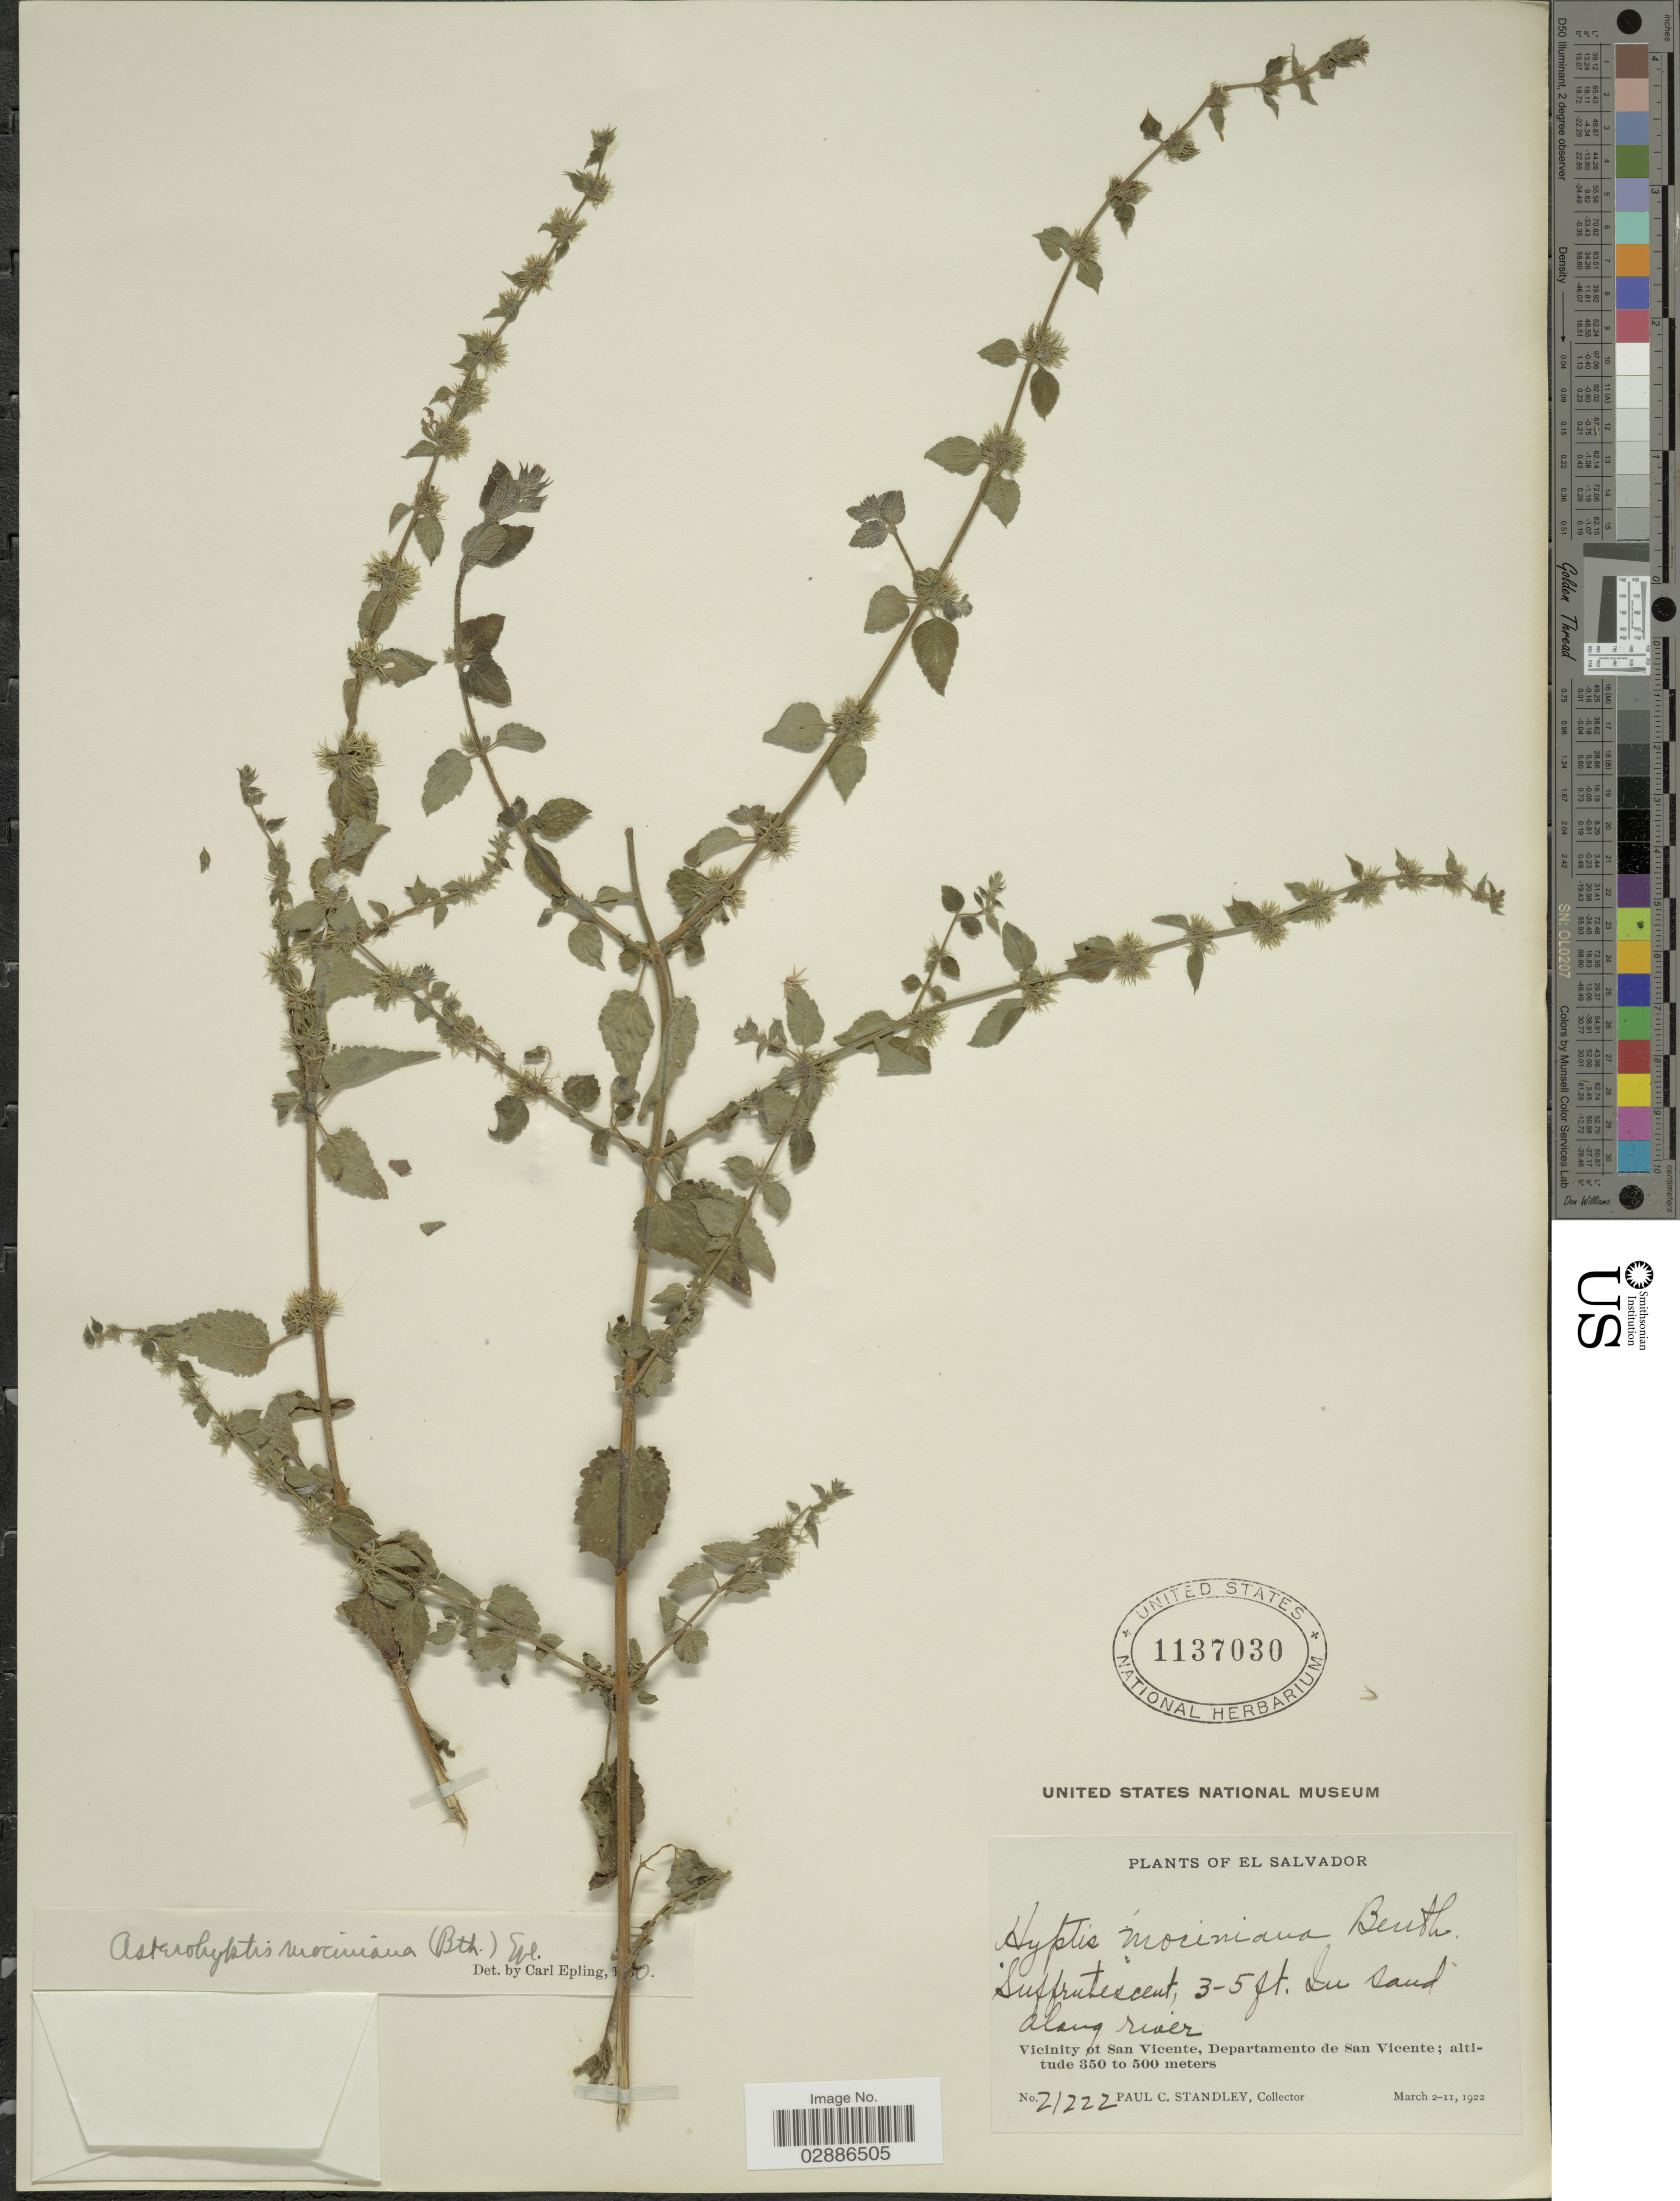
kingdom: Plantae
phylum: Tracheophyta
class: Magnoliopsida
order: Lamiales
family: Lamiaceae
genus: Asterohyptis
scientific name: Asterohyptis mociniana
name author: (Benth.) Epling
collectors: P. C. Standley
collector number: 21222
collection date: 1922-03-02/1922-03-11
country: El Salvador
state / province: San Vincente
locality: Vicinity of San Vicente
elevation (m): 350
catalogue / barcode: US 1137030